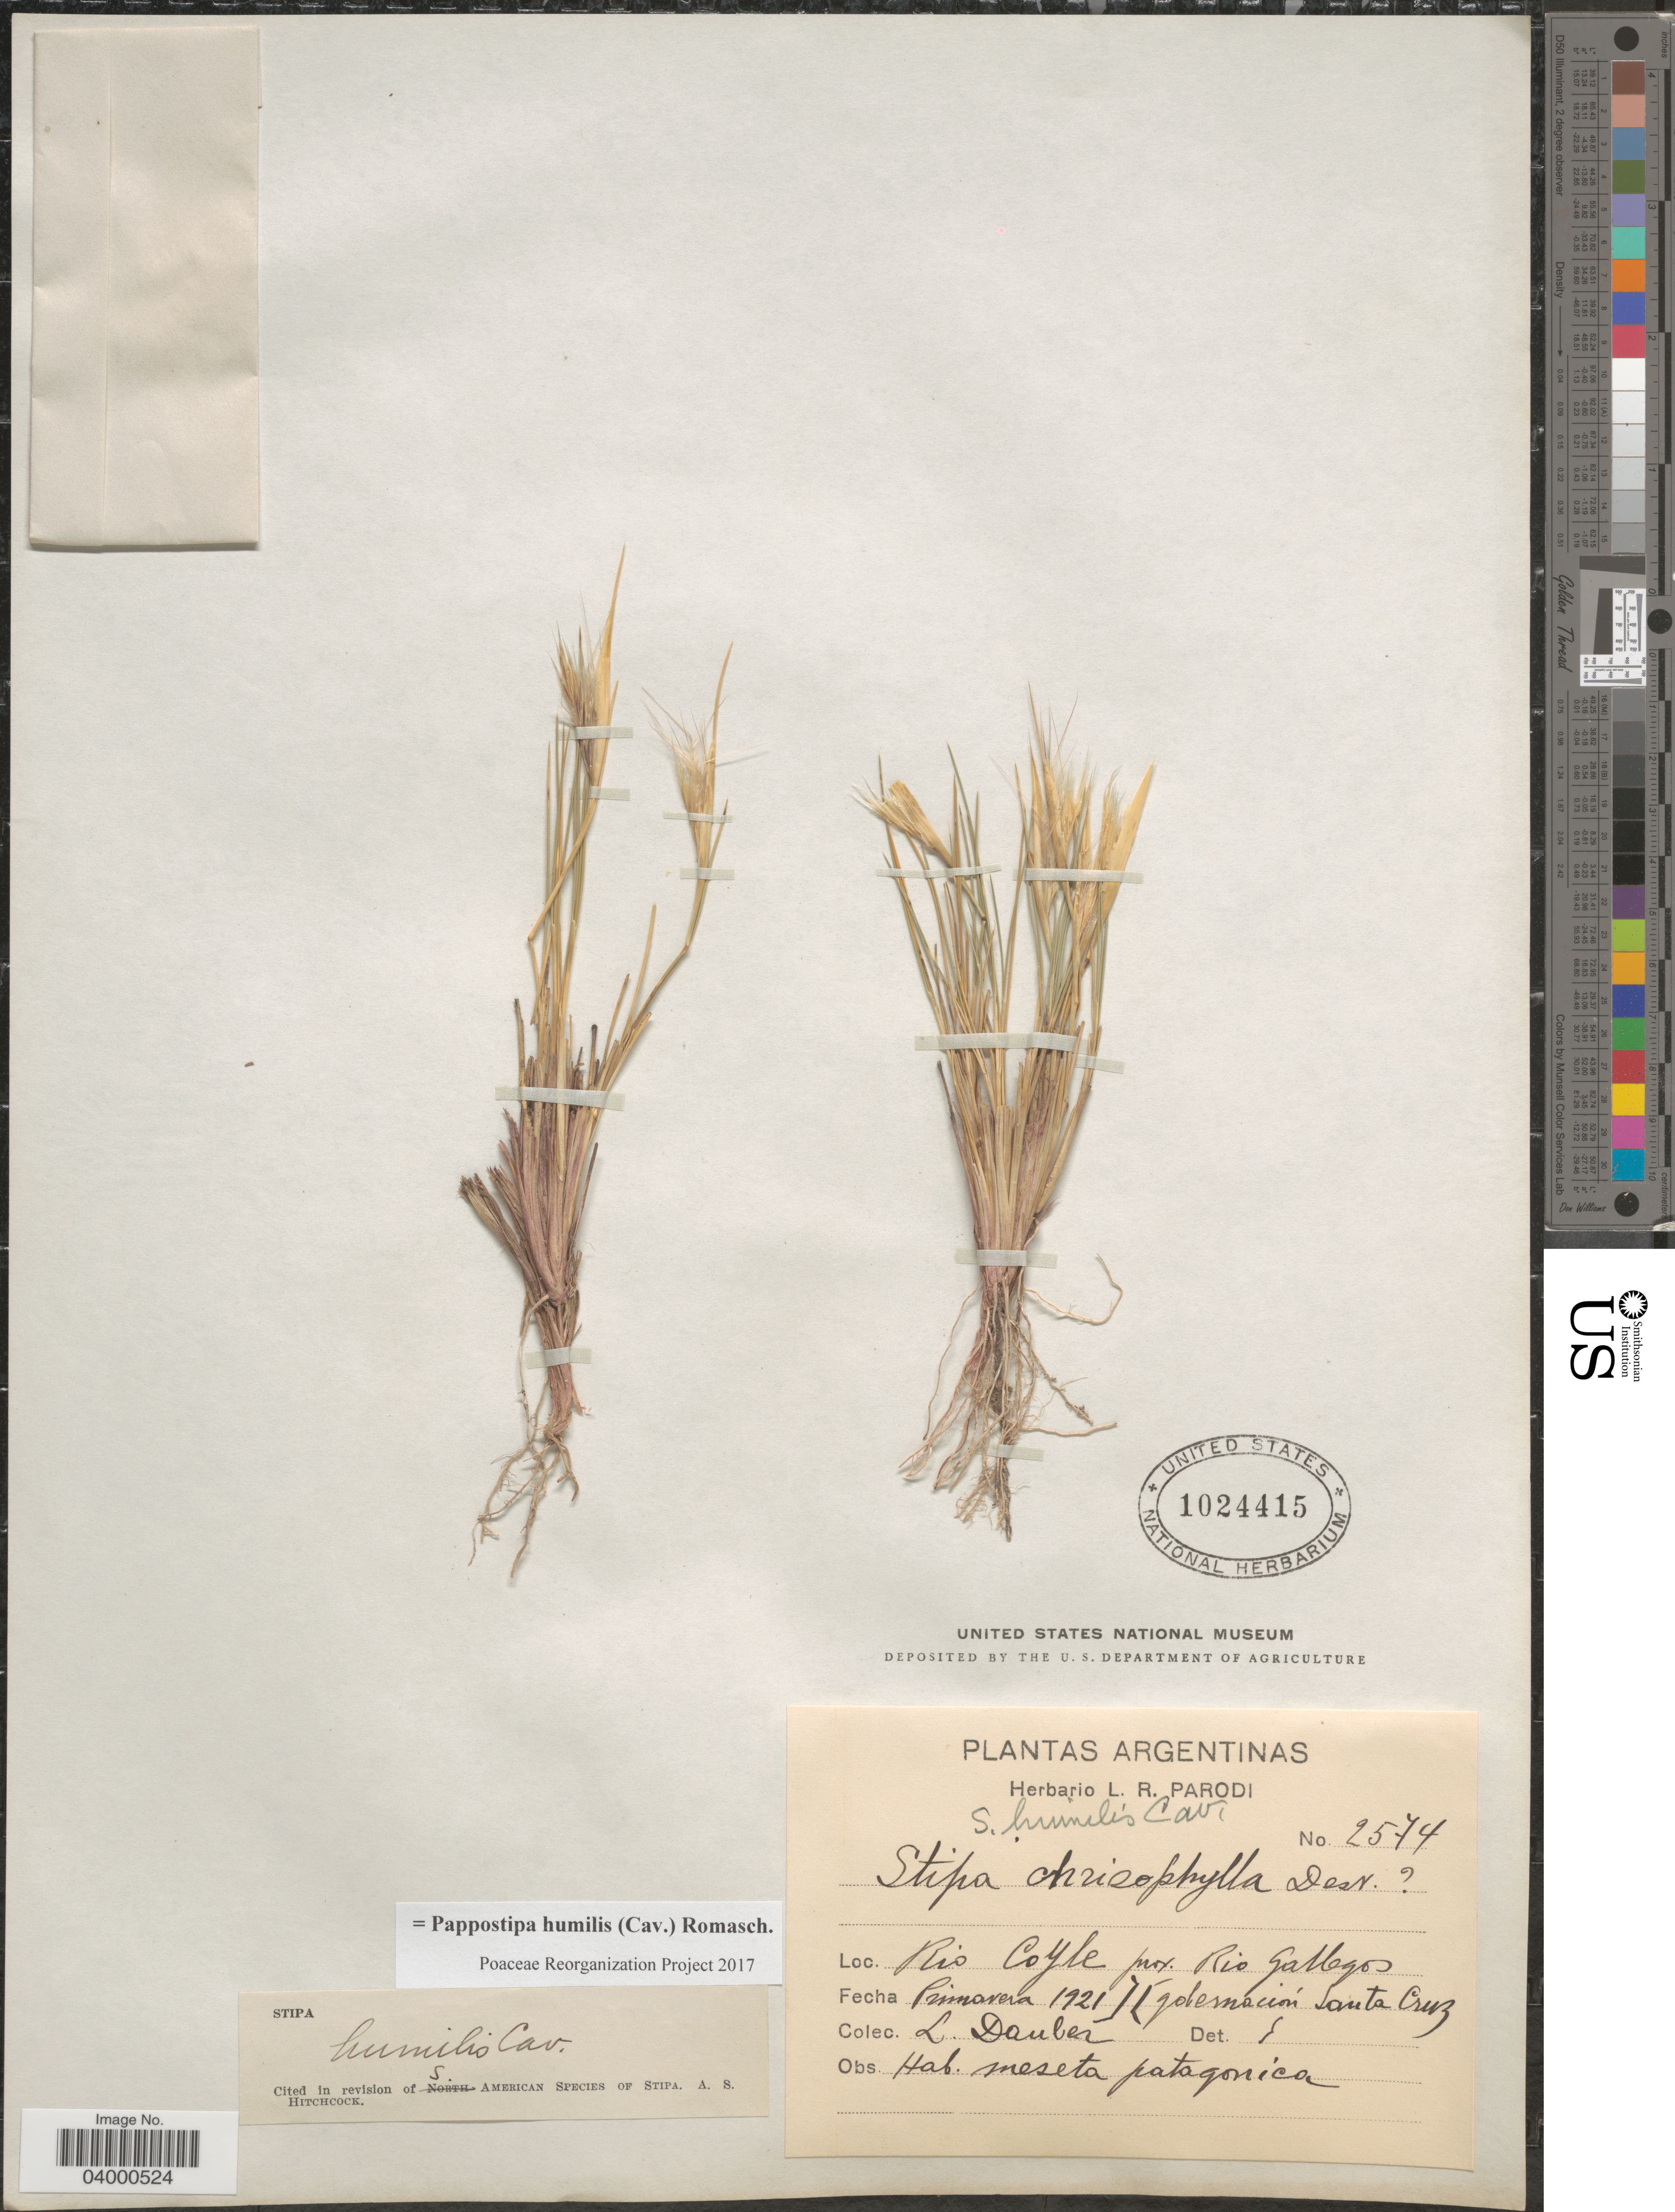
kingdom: Plantae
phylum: Tracheophyta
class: Liliopsida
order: Poales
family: Poaceae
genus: Pappostipa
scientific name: Pappostipa humilis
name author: (Cav.) Romasch.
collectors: L. Dauber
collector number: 2574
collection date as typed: Primavera 1921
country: Argentina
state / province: Santa Cruz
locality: Rio Coyle prox. Rio Gallegos. Gobernación Santa Cruz.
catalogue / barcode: US 1024415